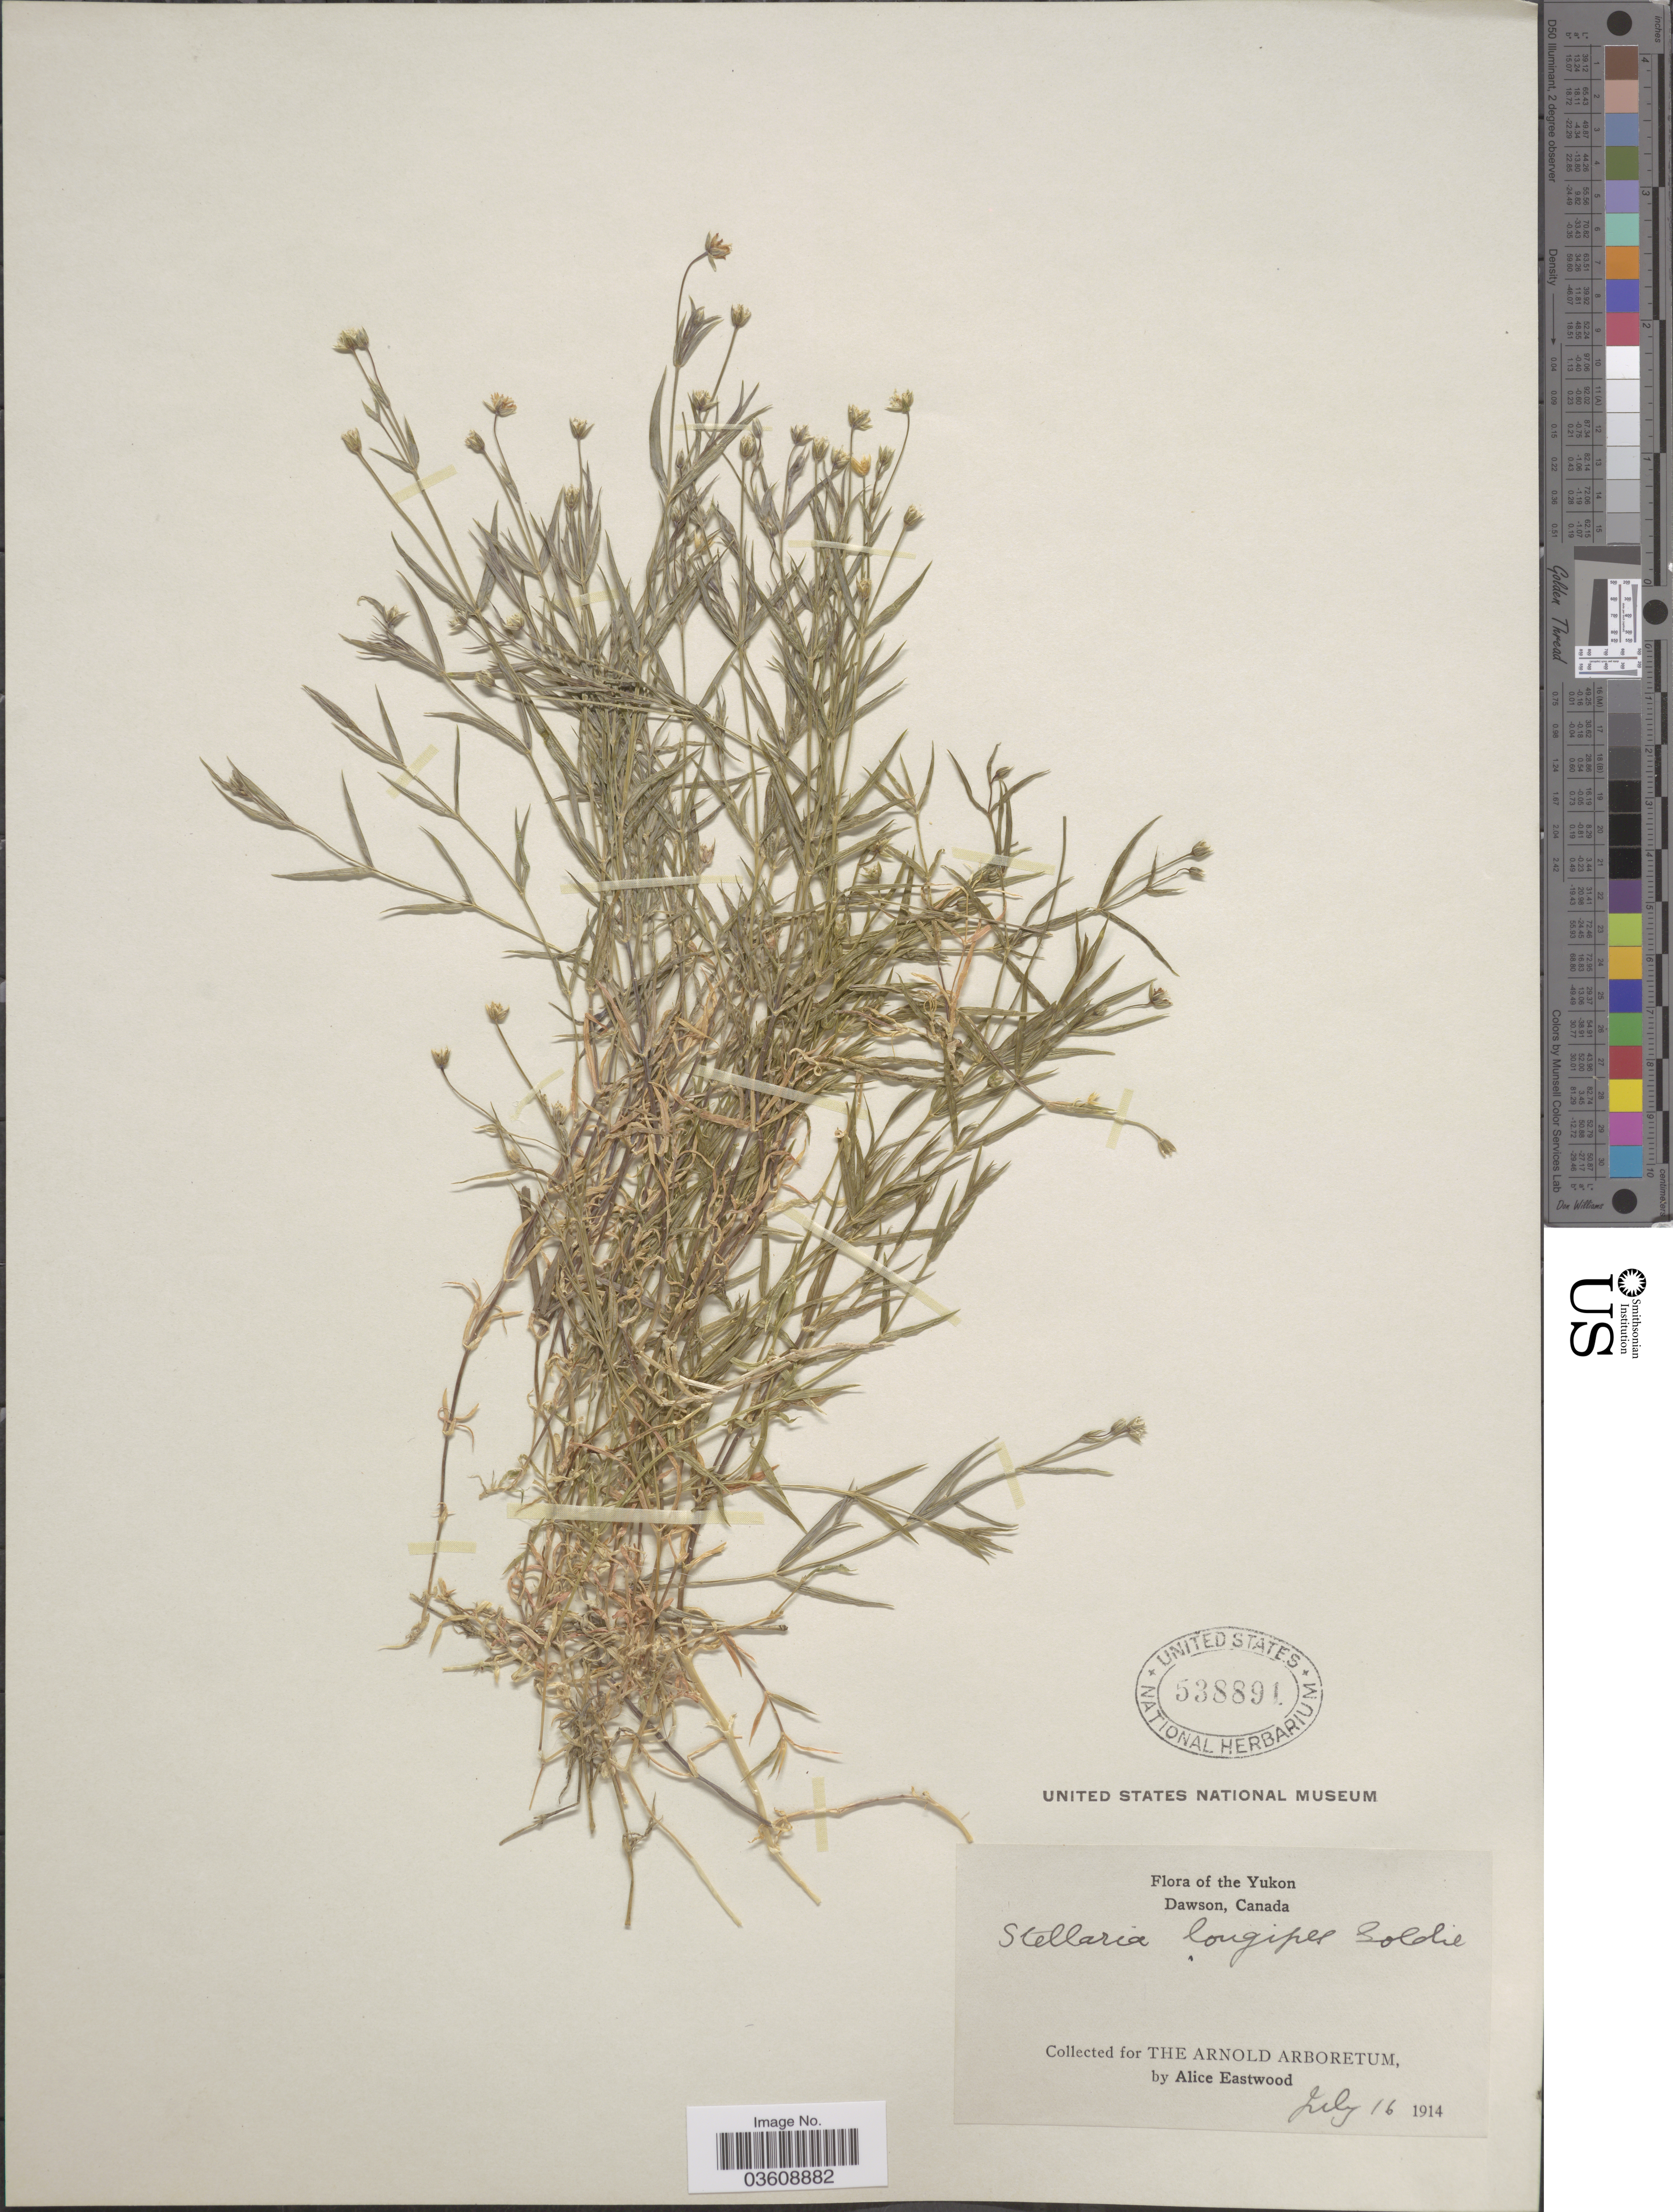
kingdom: Plantae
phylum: Tracheophyta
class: Magnoliopsida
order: Caryophyllales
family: Caryophyllaceae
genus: Stellaria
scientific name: Stellaria longipes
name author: Goldie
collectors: A. Eastwood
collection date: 1914-07-16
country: Canada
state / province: Yukon Territory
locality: The Yukon, Dawson.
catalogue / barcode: US 538891